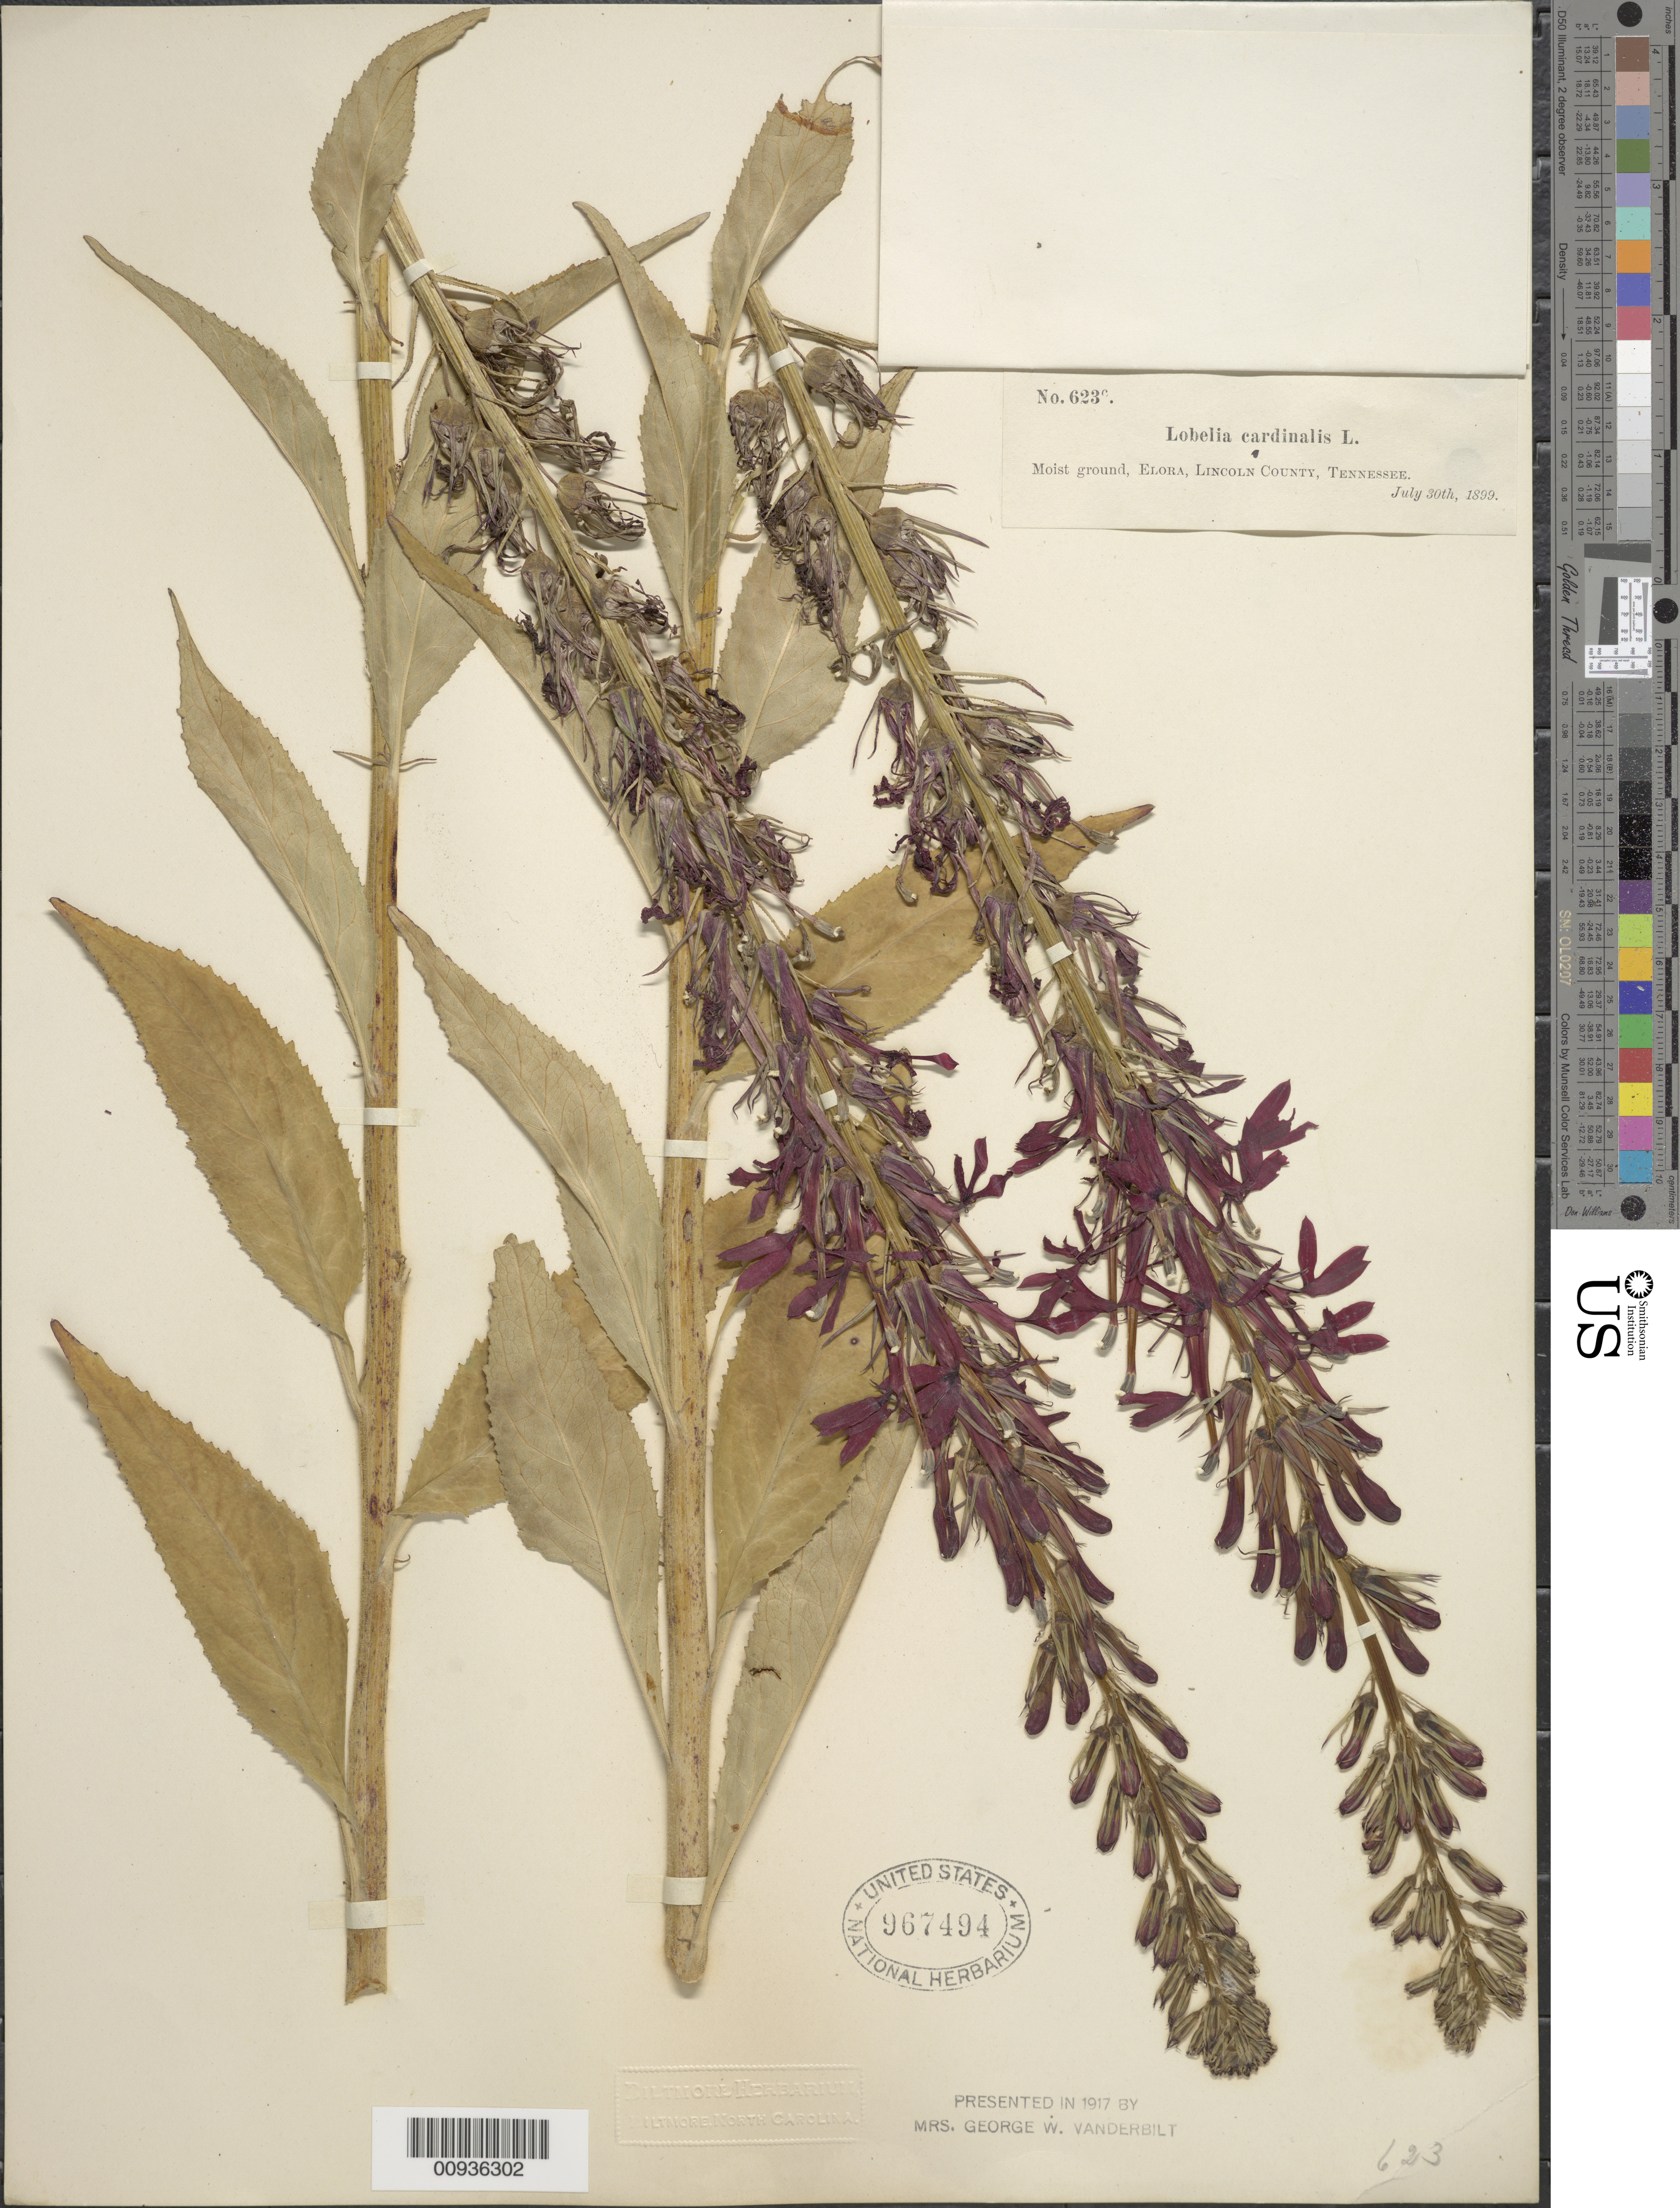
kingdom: Plantae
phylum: Tracheophyta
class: Magnoliopsida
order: Asterales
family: Campanulaceae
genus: Lobelia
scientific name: Lobelia cardinalis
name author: L.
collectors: ex herb. Biltmore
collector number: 623c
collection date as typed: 30 Jul 1899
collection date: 1899-07-30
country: United States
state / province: Tennessee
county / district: Lincoln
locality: Elora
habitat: moist ground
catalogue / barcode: US 967494